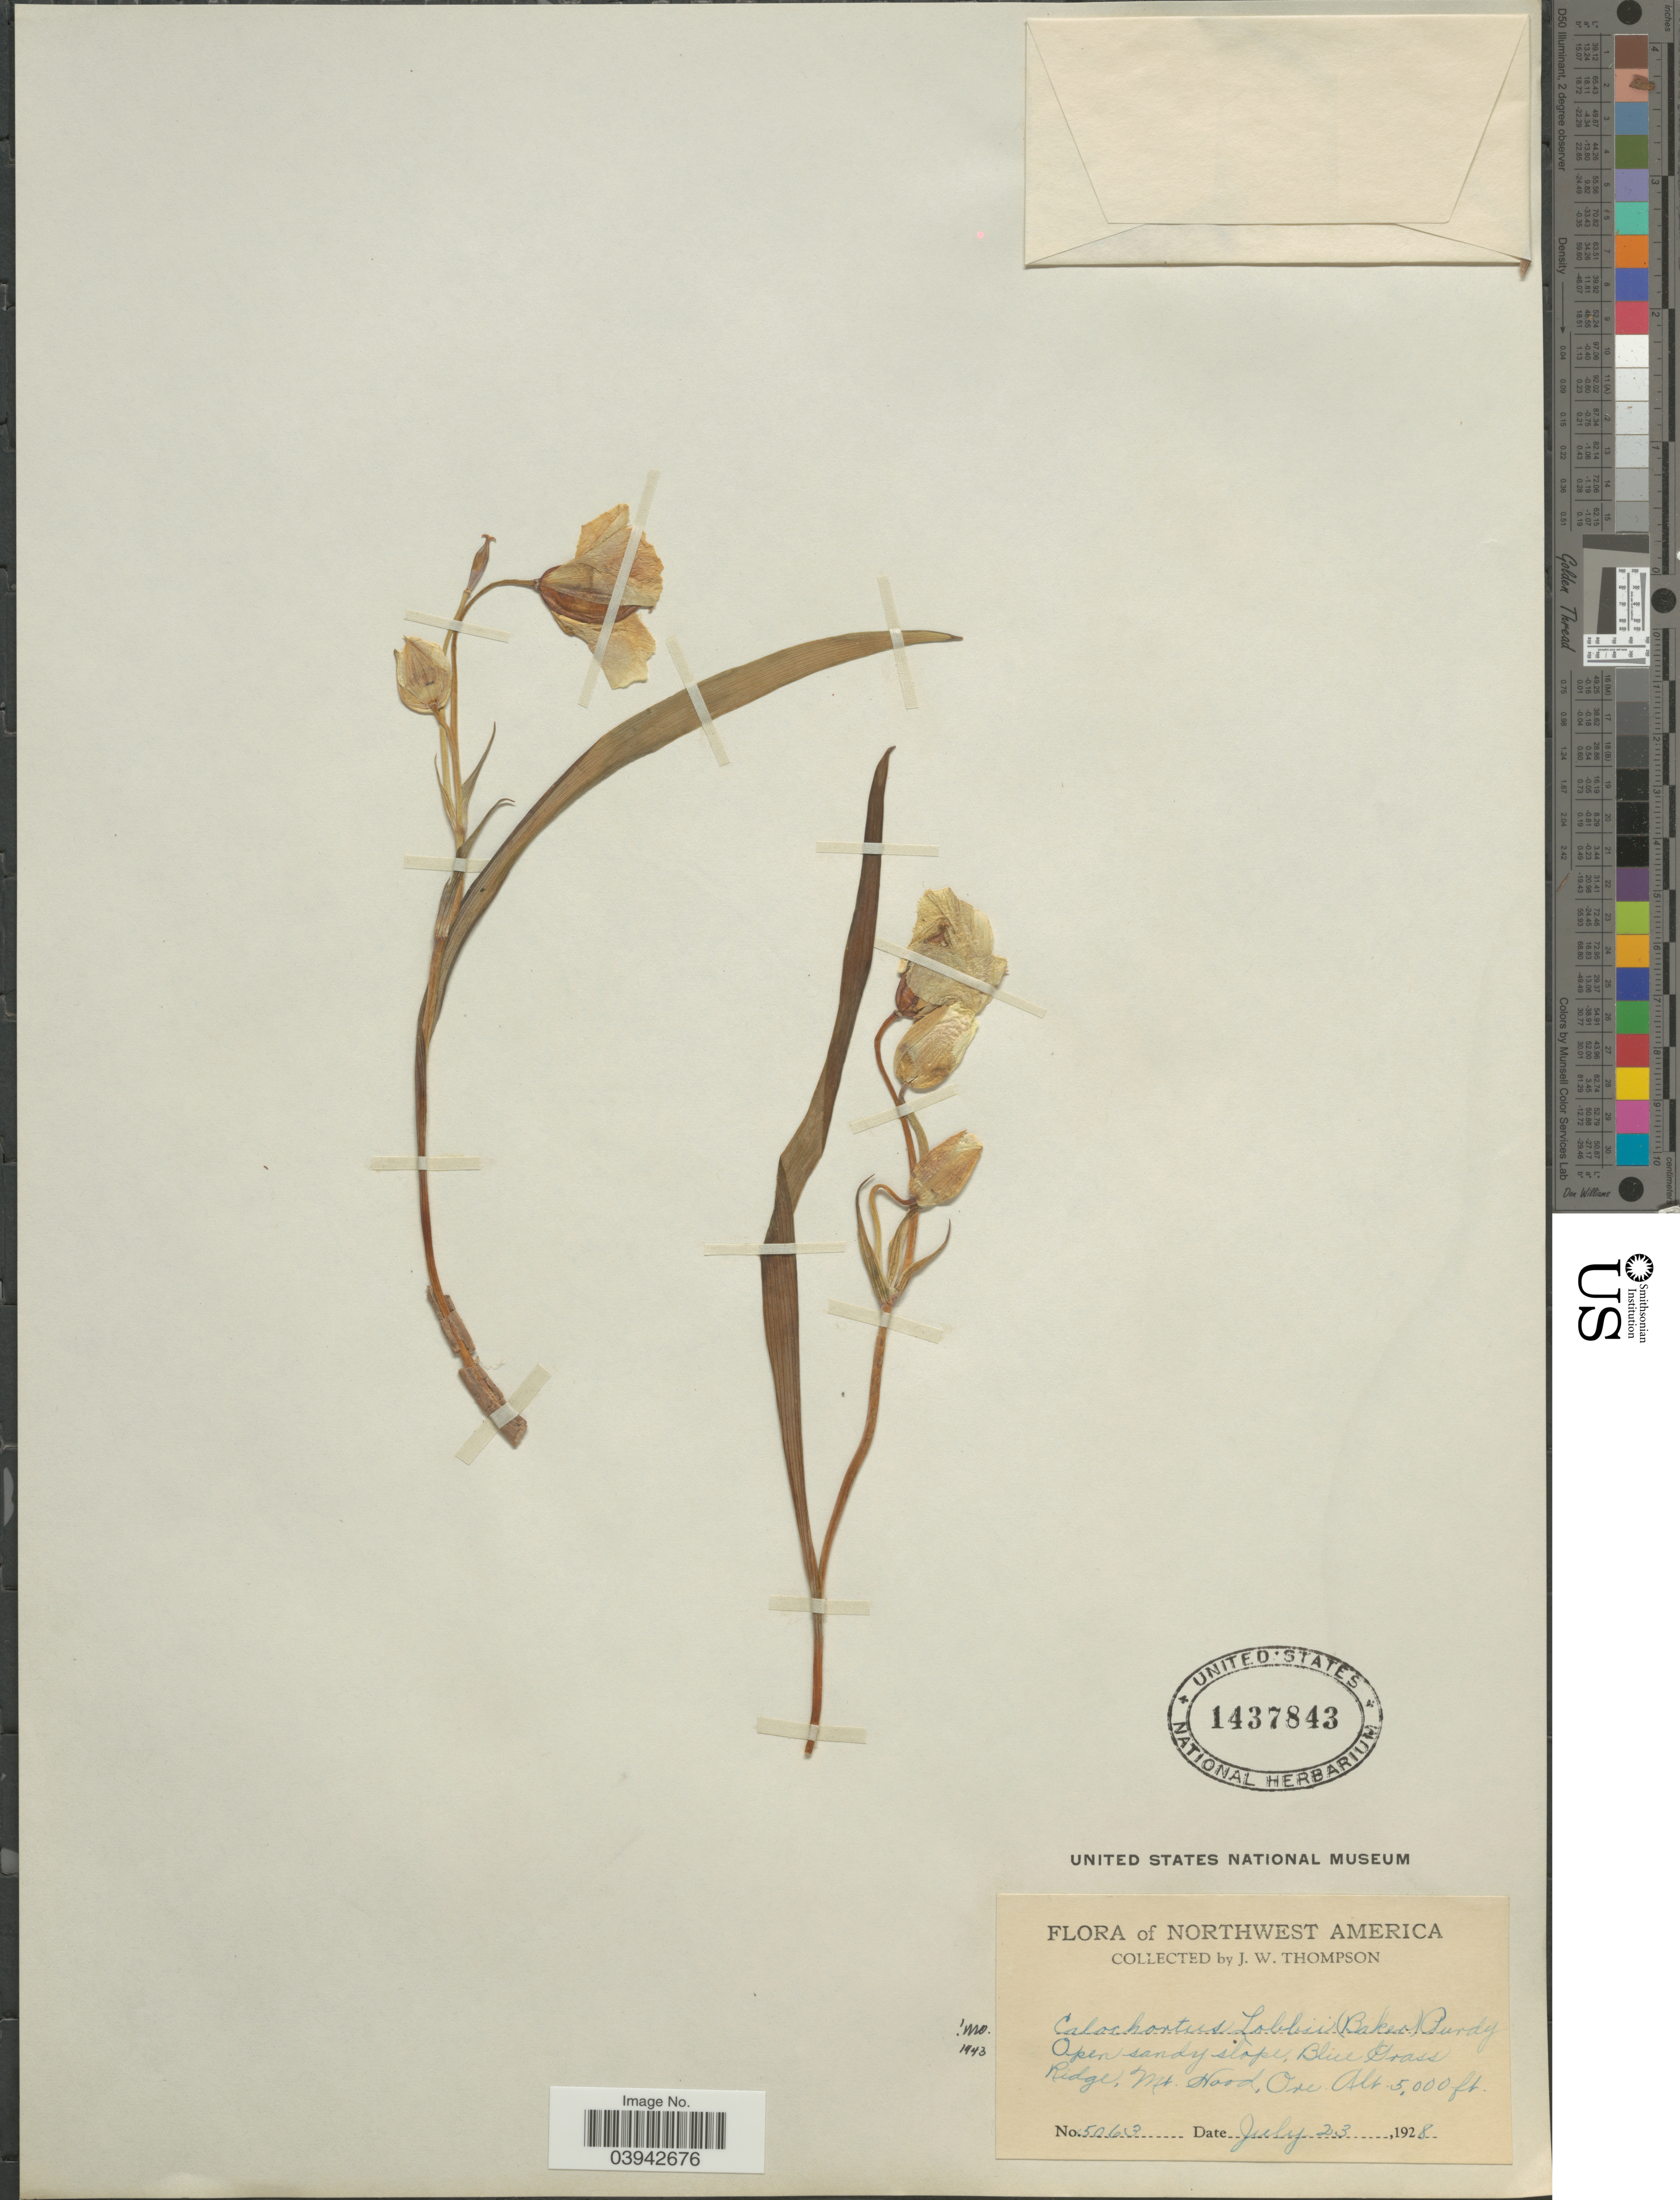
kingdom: Plantae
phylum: Tracheophyta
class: Liliopsida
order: Liliales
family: Liliaceae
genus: Calochortus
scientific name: Calochortus lobbii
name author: Purdy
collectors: J. W. Thompson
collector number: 5063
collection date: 1928-07-23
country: United States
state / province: Oregon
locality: Northwest America. Blue Grass Ridge, Mt. Hood.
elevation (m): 1524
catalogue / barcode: US 1437843